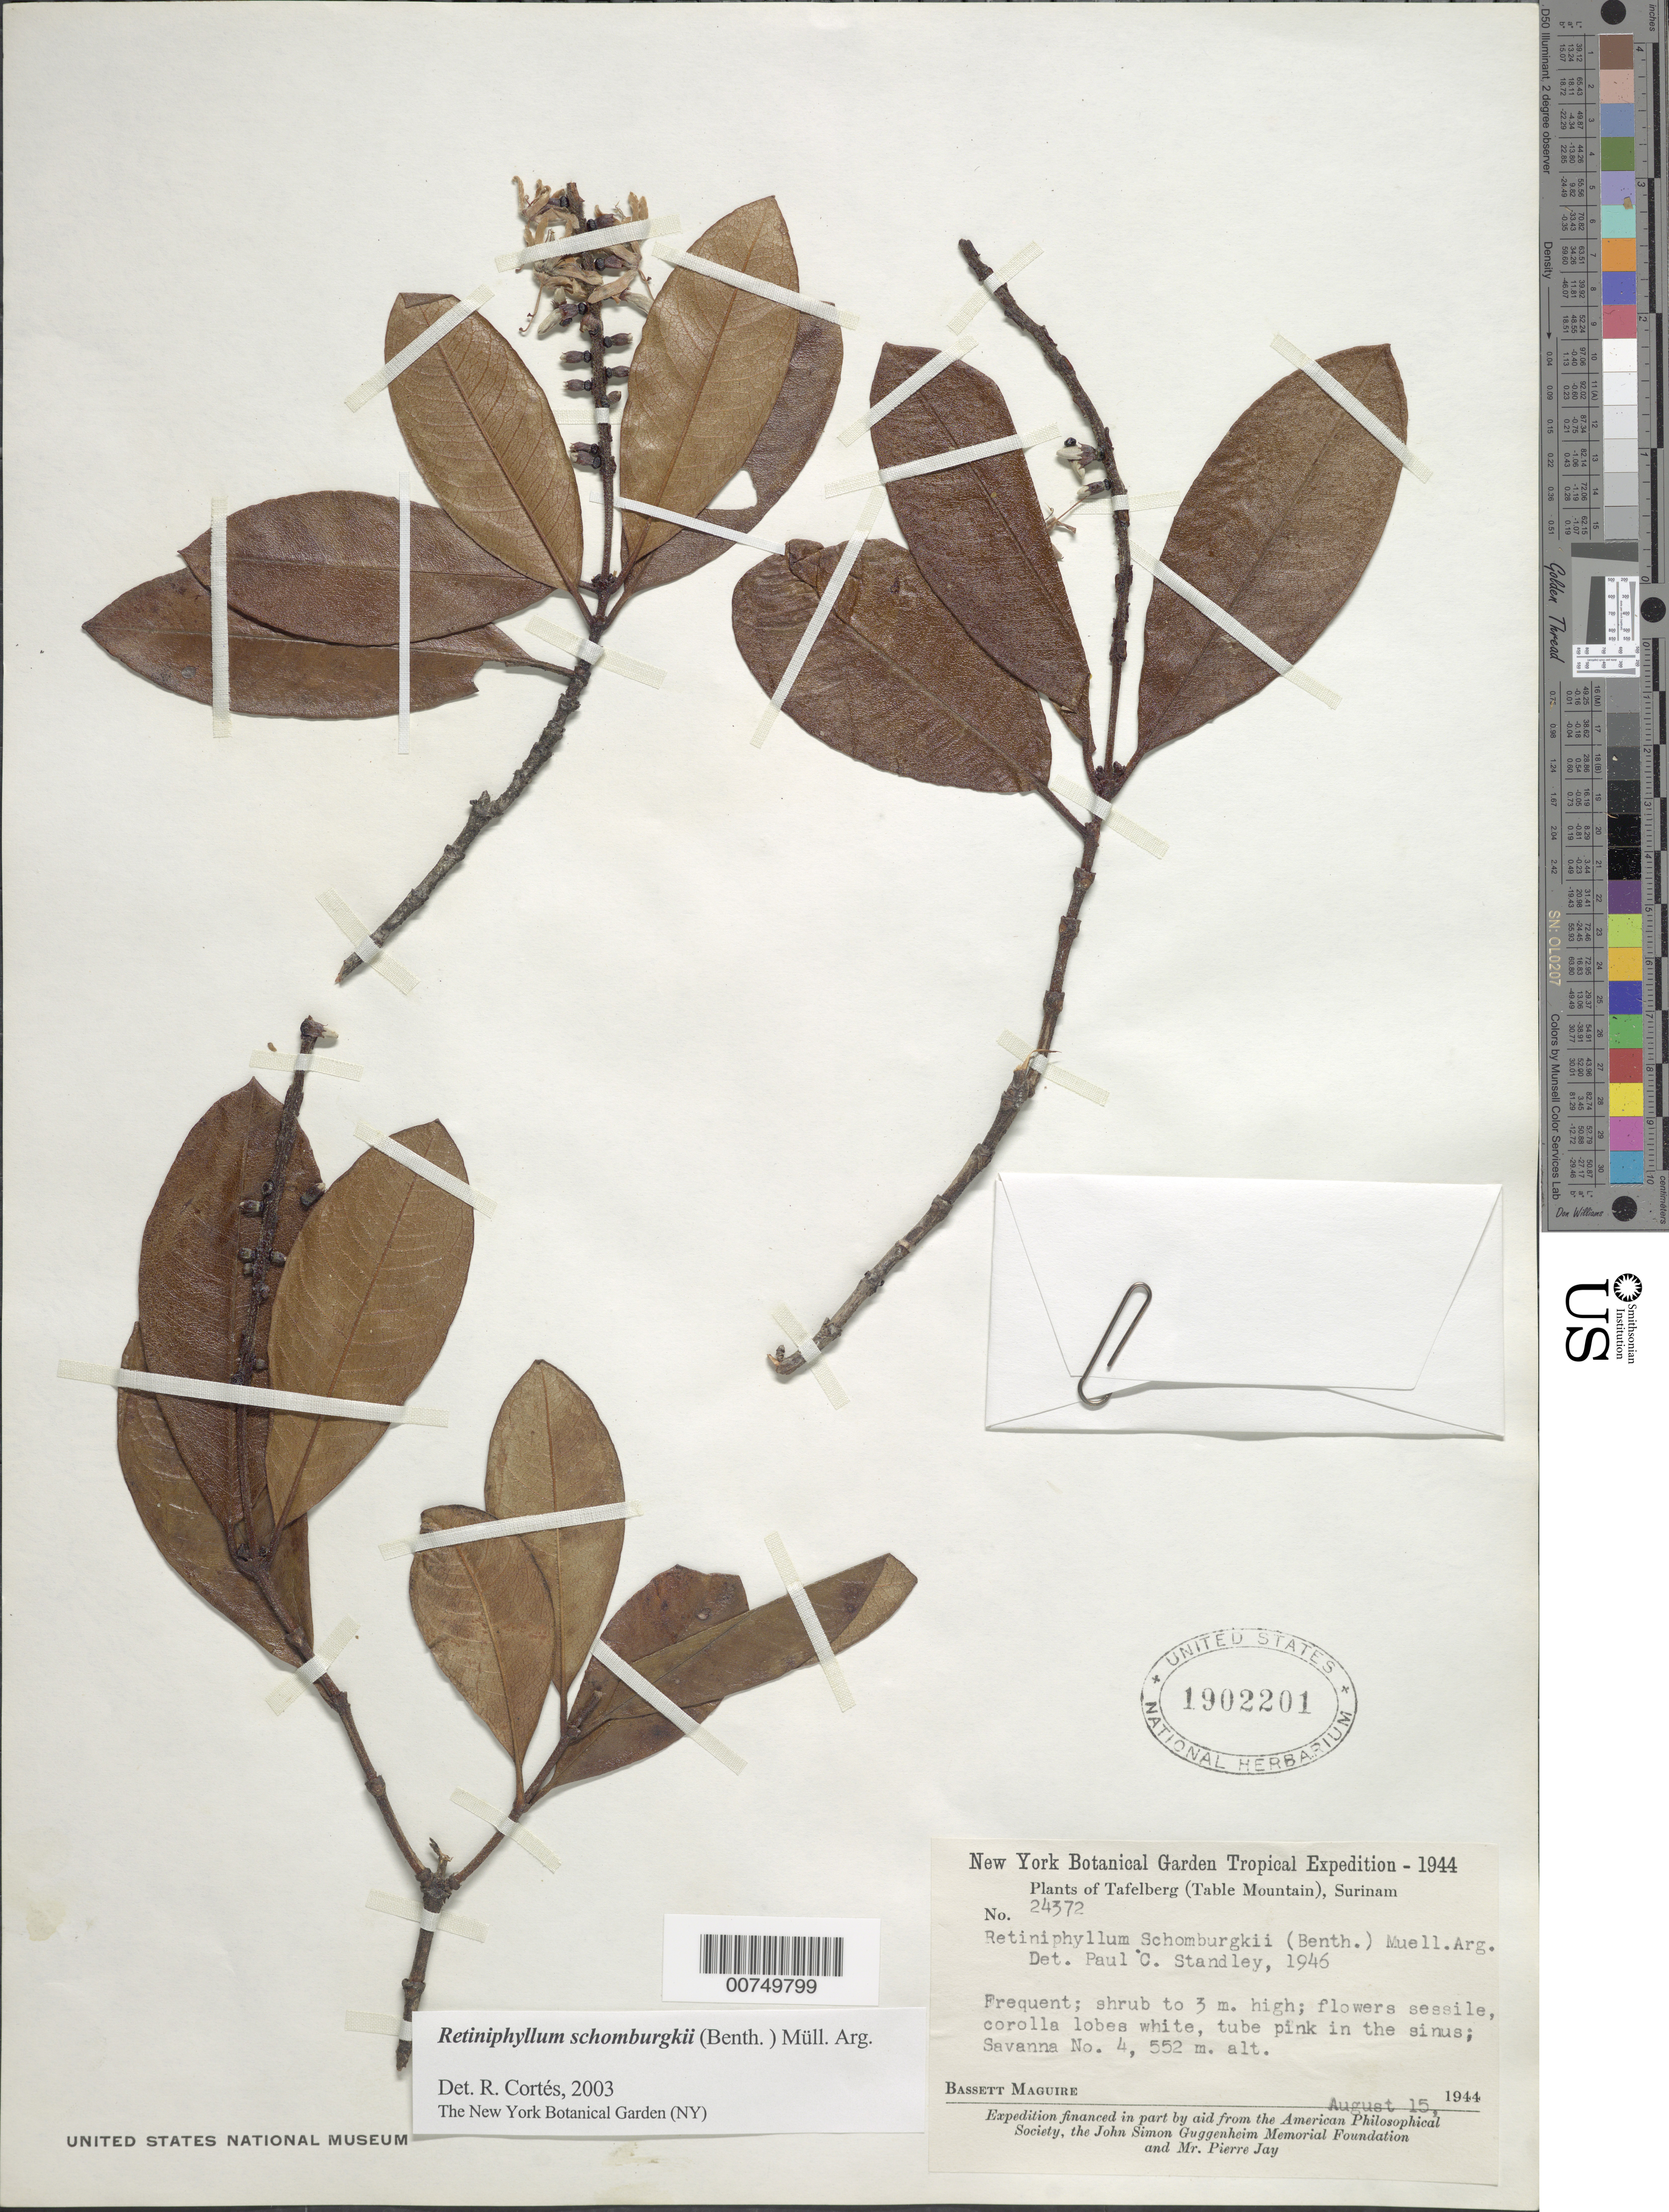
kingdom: Plantae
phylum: Tracheophyta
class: Magnoliopsida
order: Gentianales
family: Rubiaceae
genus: Retiniphyllum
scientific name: Retiniphyllum schomburgkii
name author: (Benth.) Müll. Arg.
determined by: Cortes R., G.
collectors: B. Maguire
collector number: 24372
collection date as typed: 15-Aug-44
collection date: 1944-08-15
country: Suriname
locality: Tafelberg (Table Mountain), Savanna IV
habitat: Savanna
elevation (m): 520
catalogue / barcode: US 1902201